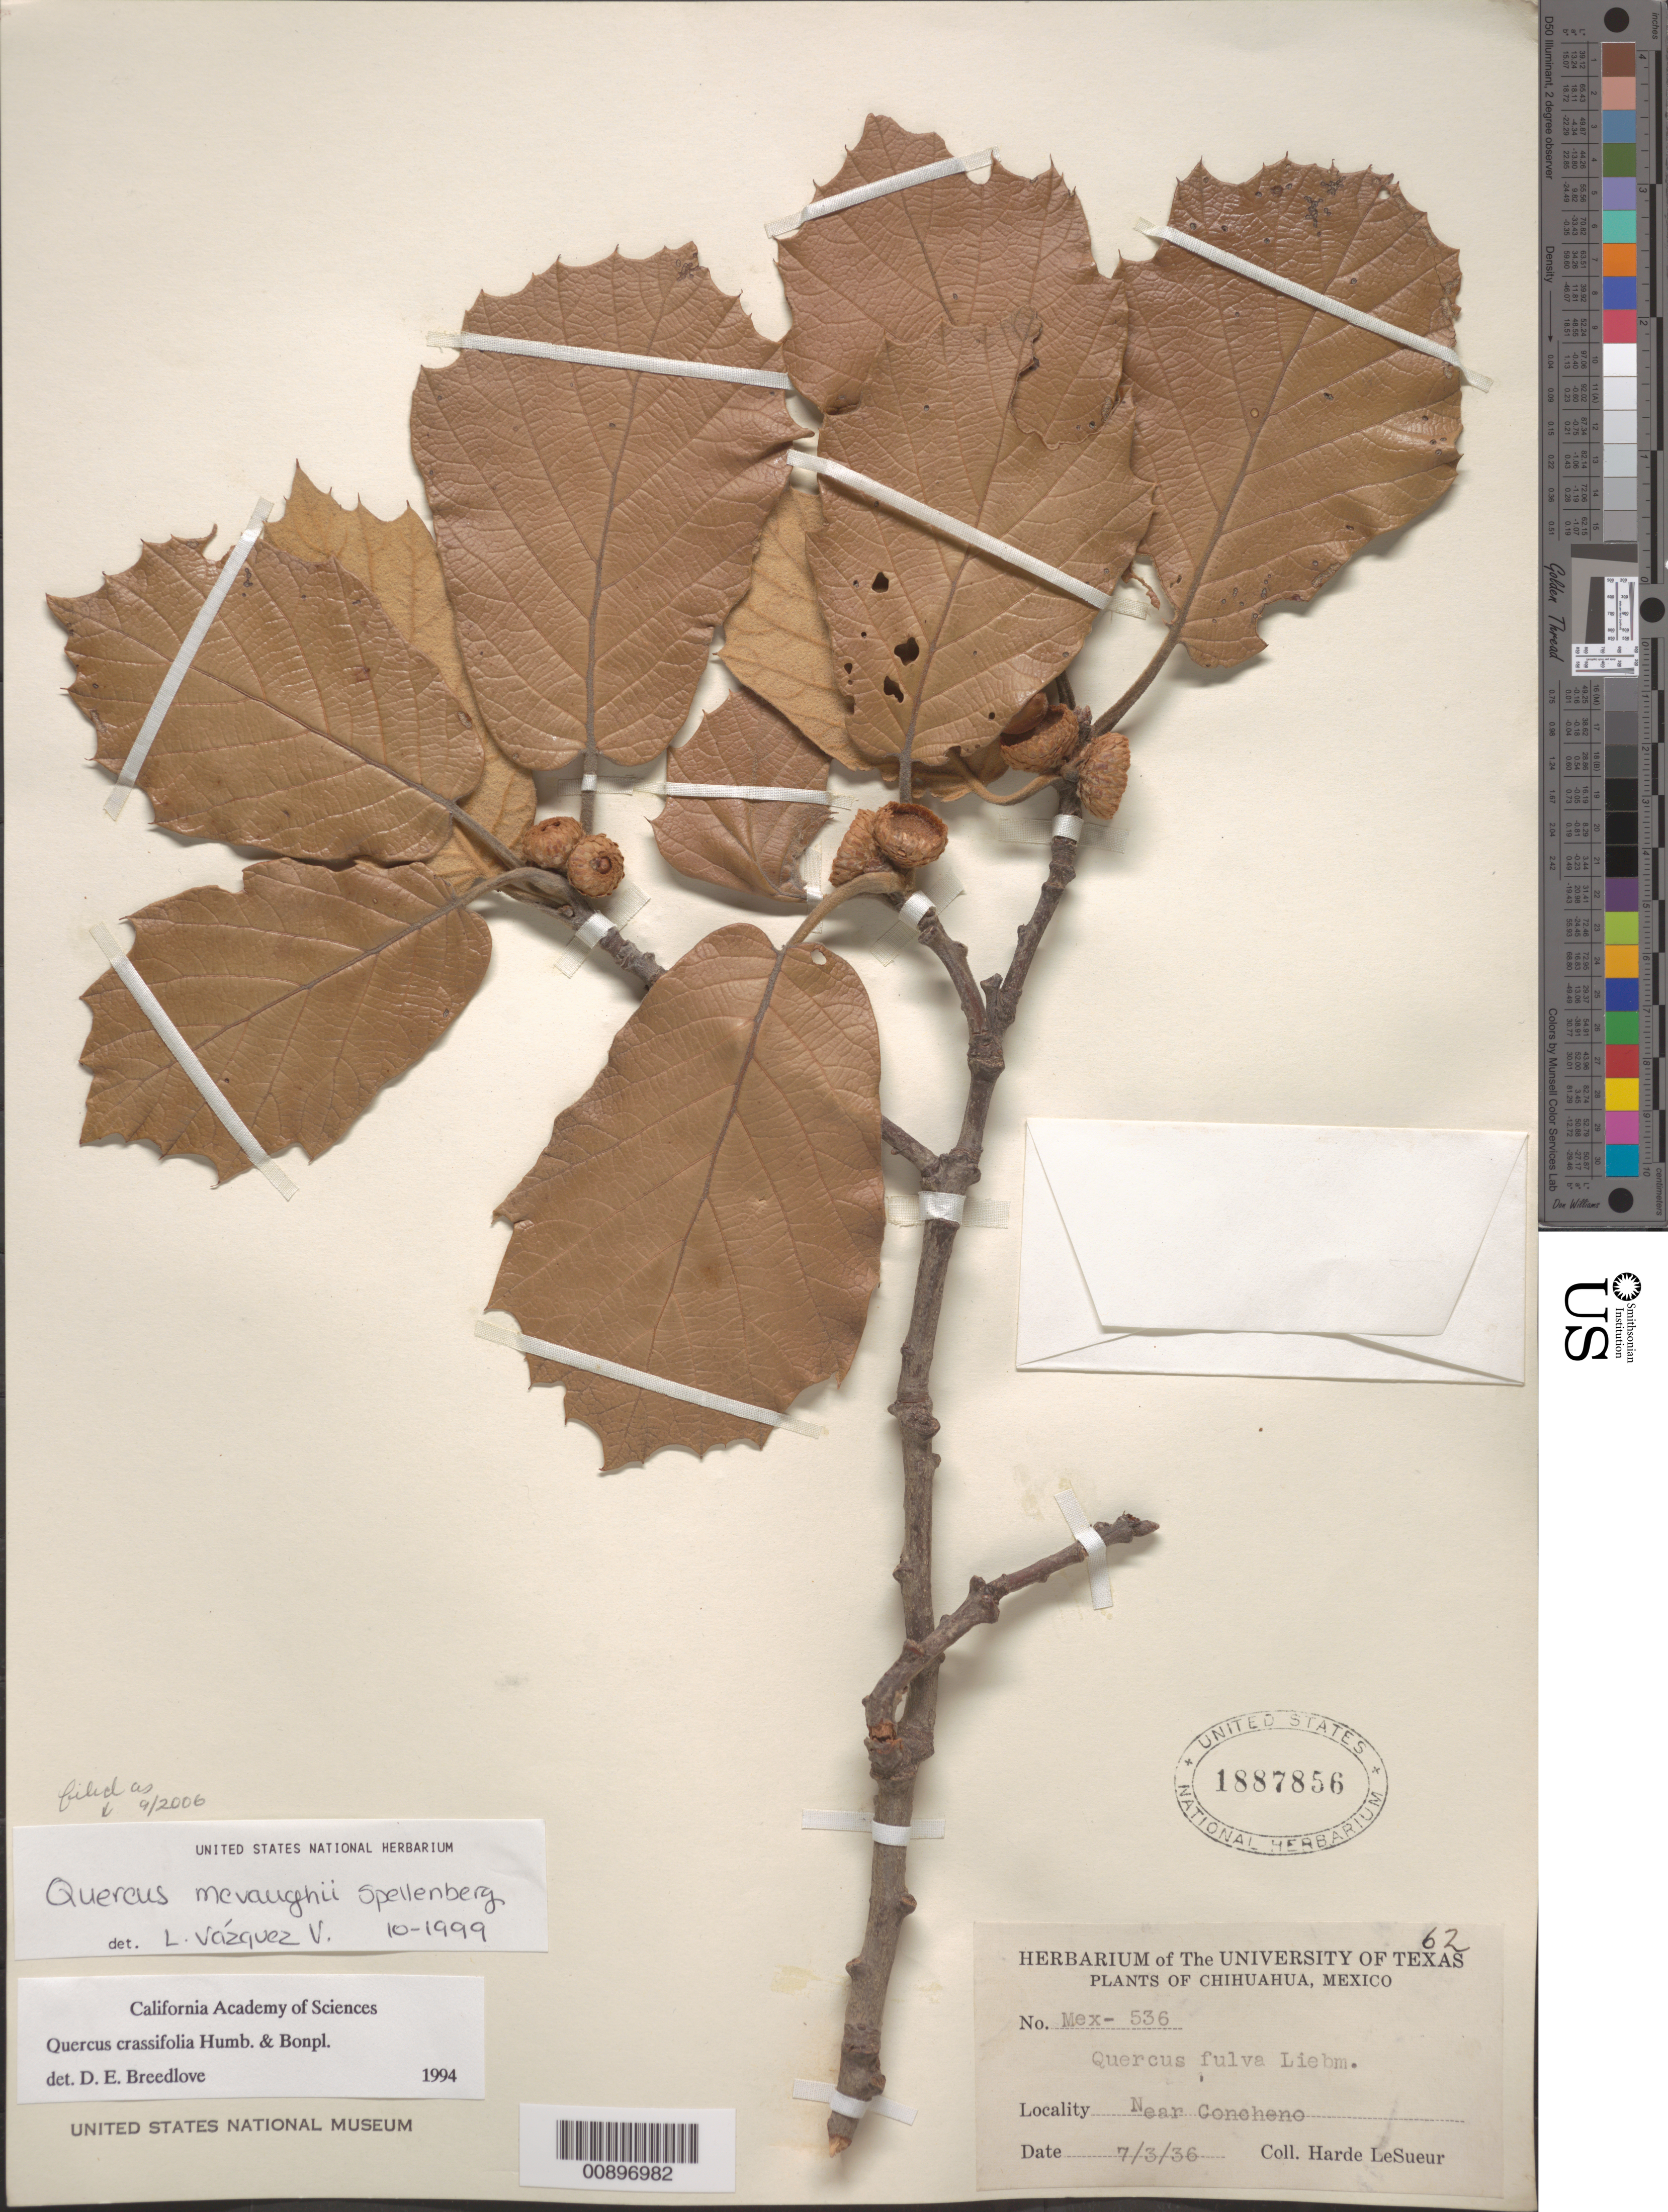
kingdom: Plantae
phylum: Tracheophyta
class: Magnoliopsida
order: Fagales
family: Fagaceae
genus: Quercus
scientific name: Quercus mcvaughii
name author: Spellenb.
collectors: D. H. LeSueur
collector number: Mex - 536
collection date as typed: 03 Jul 1936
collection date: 1936-07-03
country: Mexico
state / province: Chihuahua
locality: Near Concheno.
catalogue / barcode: US 1887856